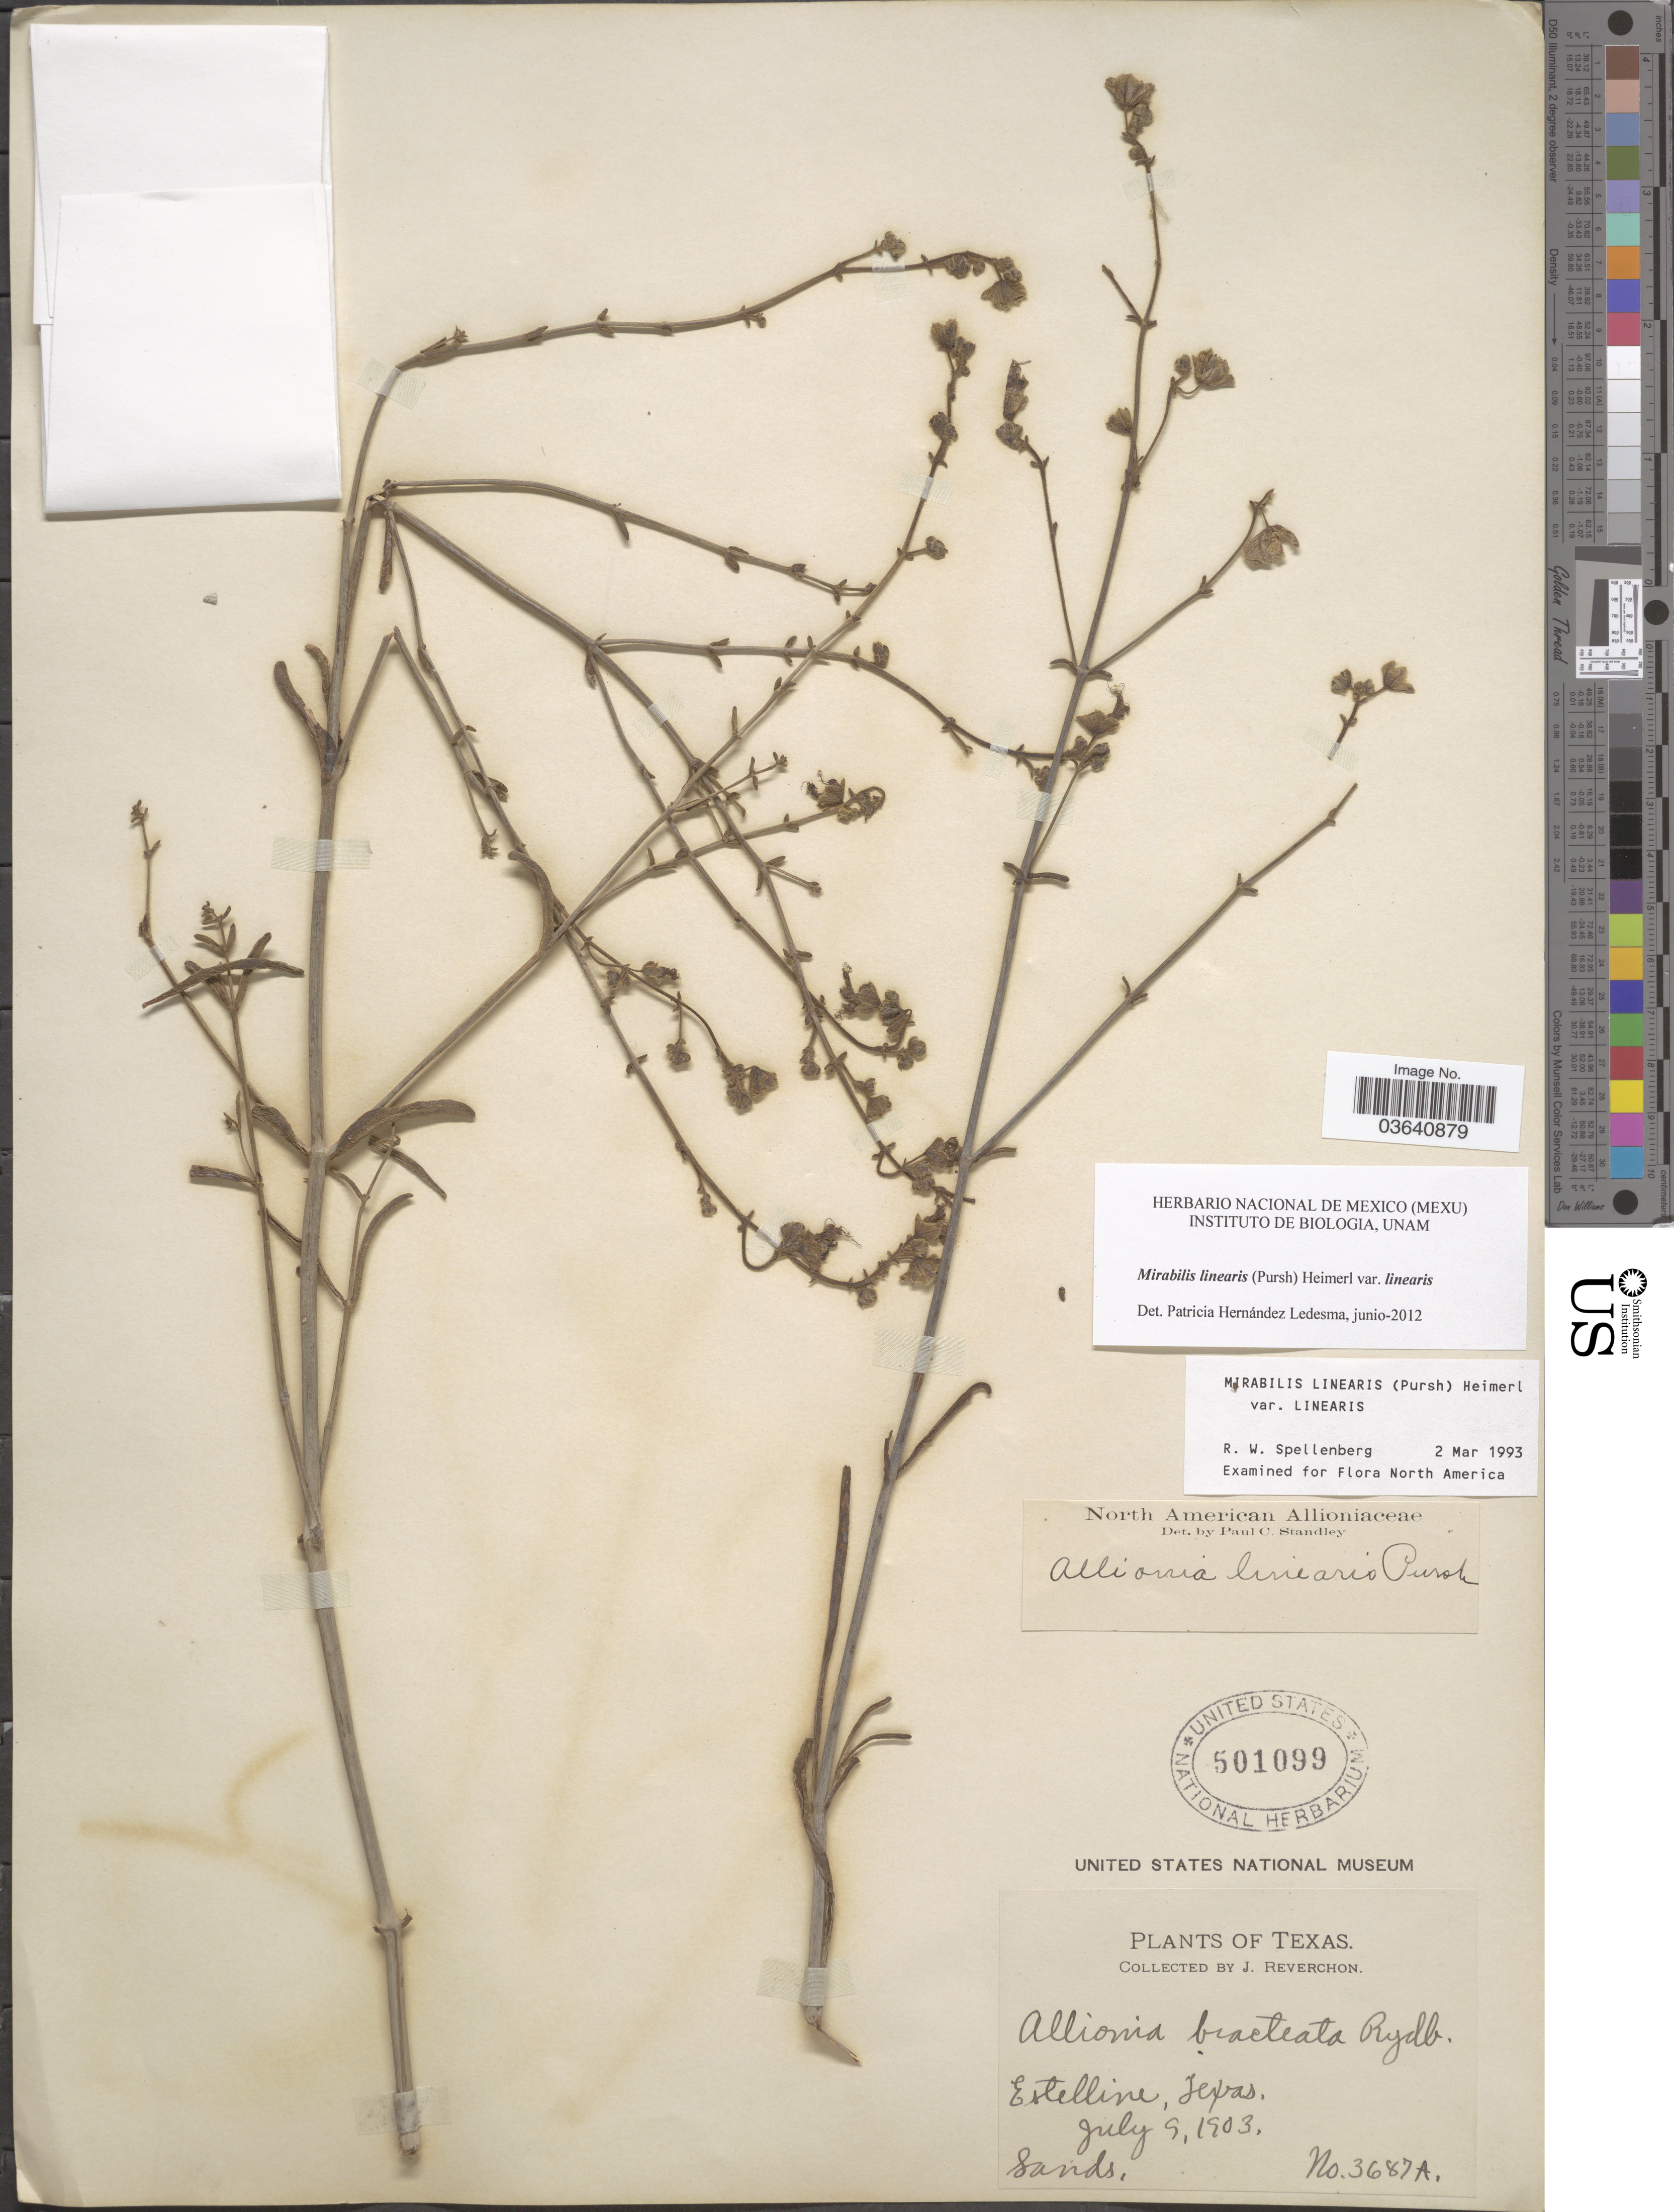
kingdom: Plantae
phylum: Tracheophyta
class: Magnoliopsida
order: Caryophyllales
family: Nyctaginaceae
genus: Mirabilis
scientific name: Mirabilis linearis var. linearis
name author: (Pursh) Heimerl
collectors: J. Reverchon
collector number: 3687A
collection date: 1903-07-09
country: United States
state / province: Texas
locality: Estelline.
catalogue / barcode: US 501099